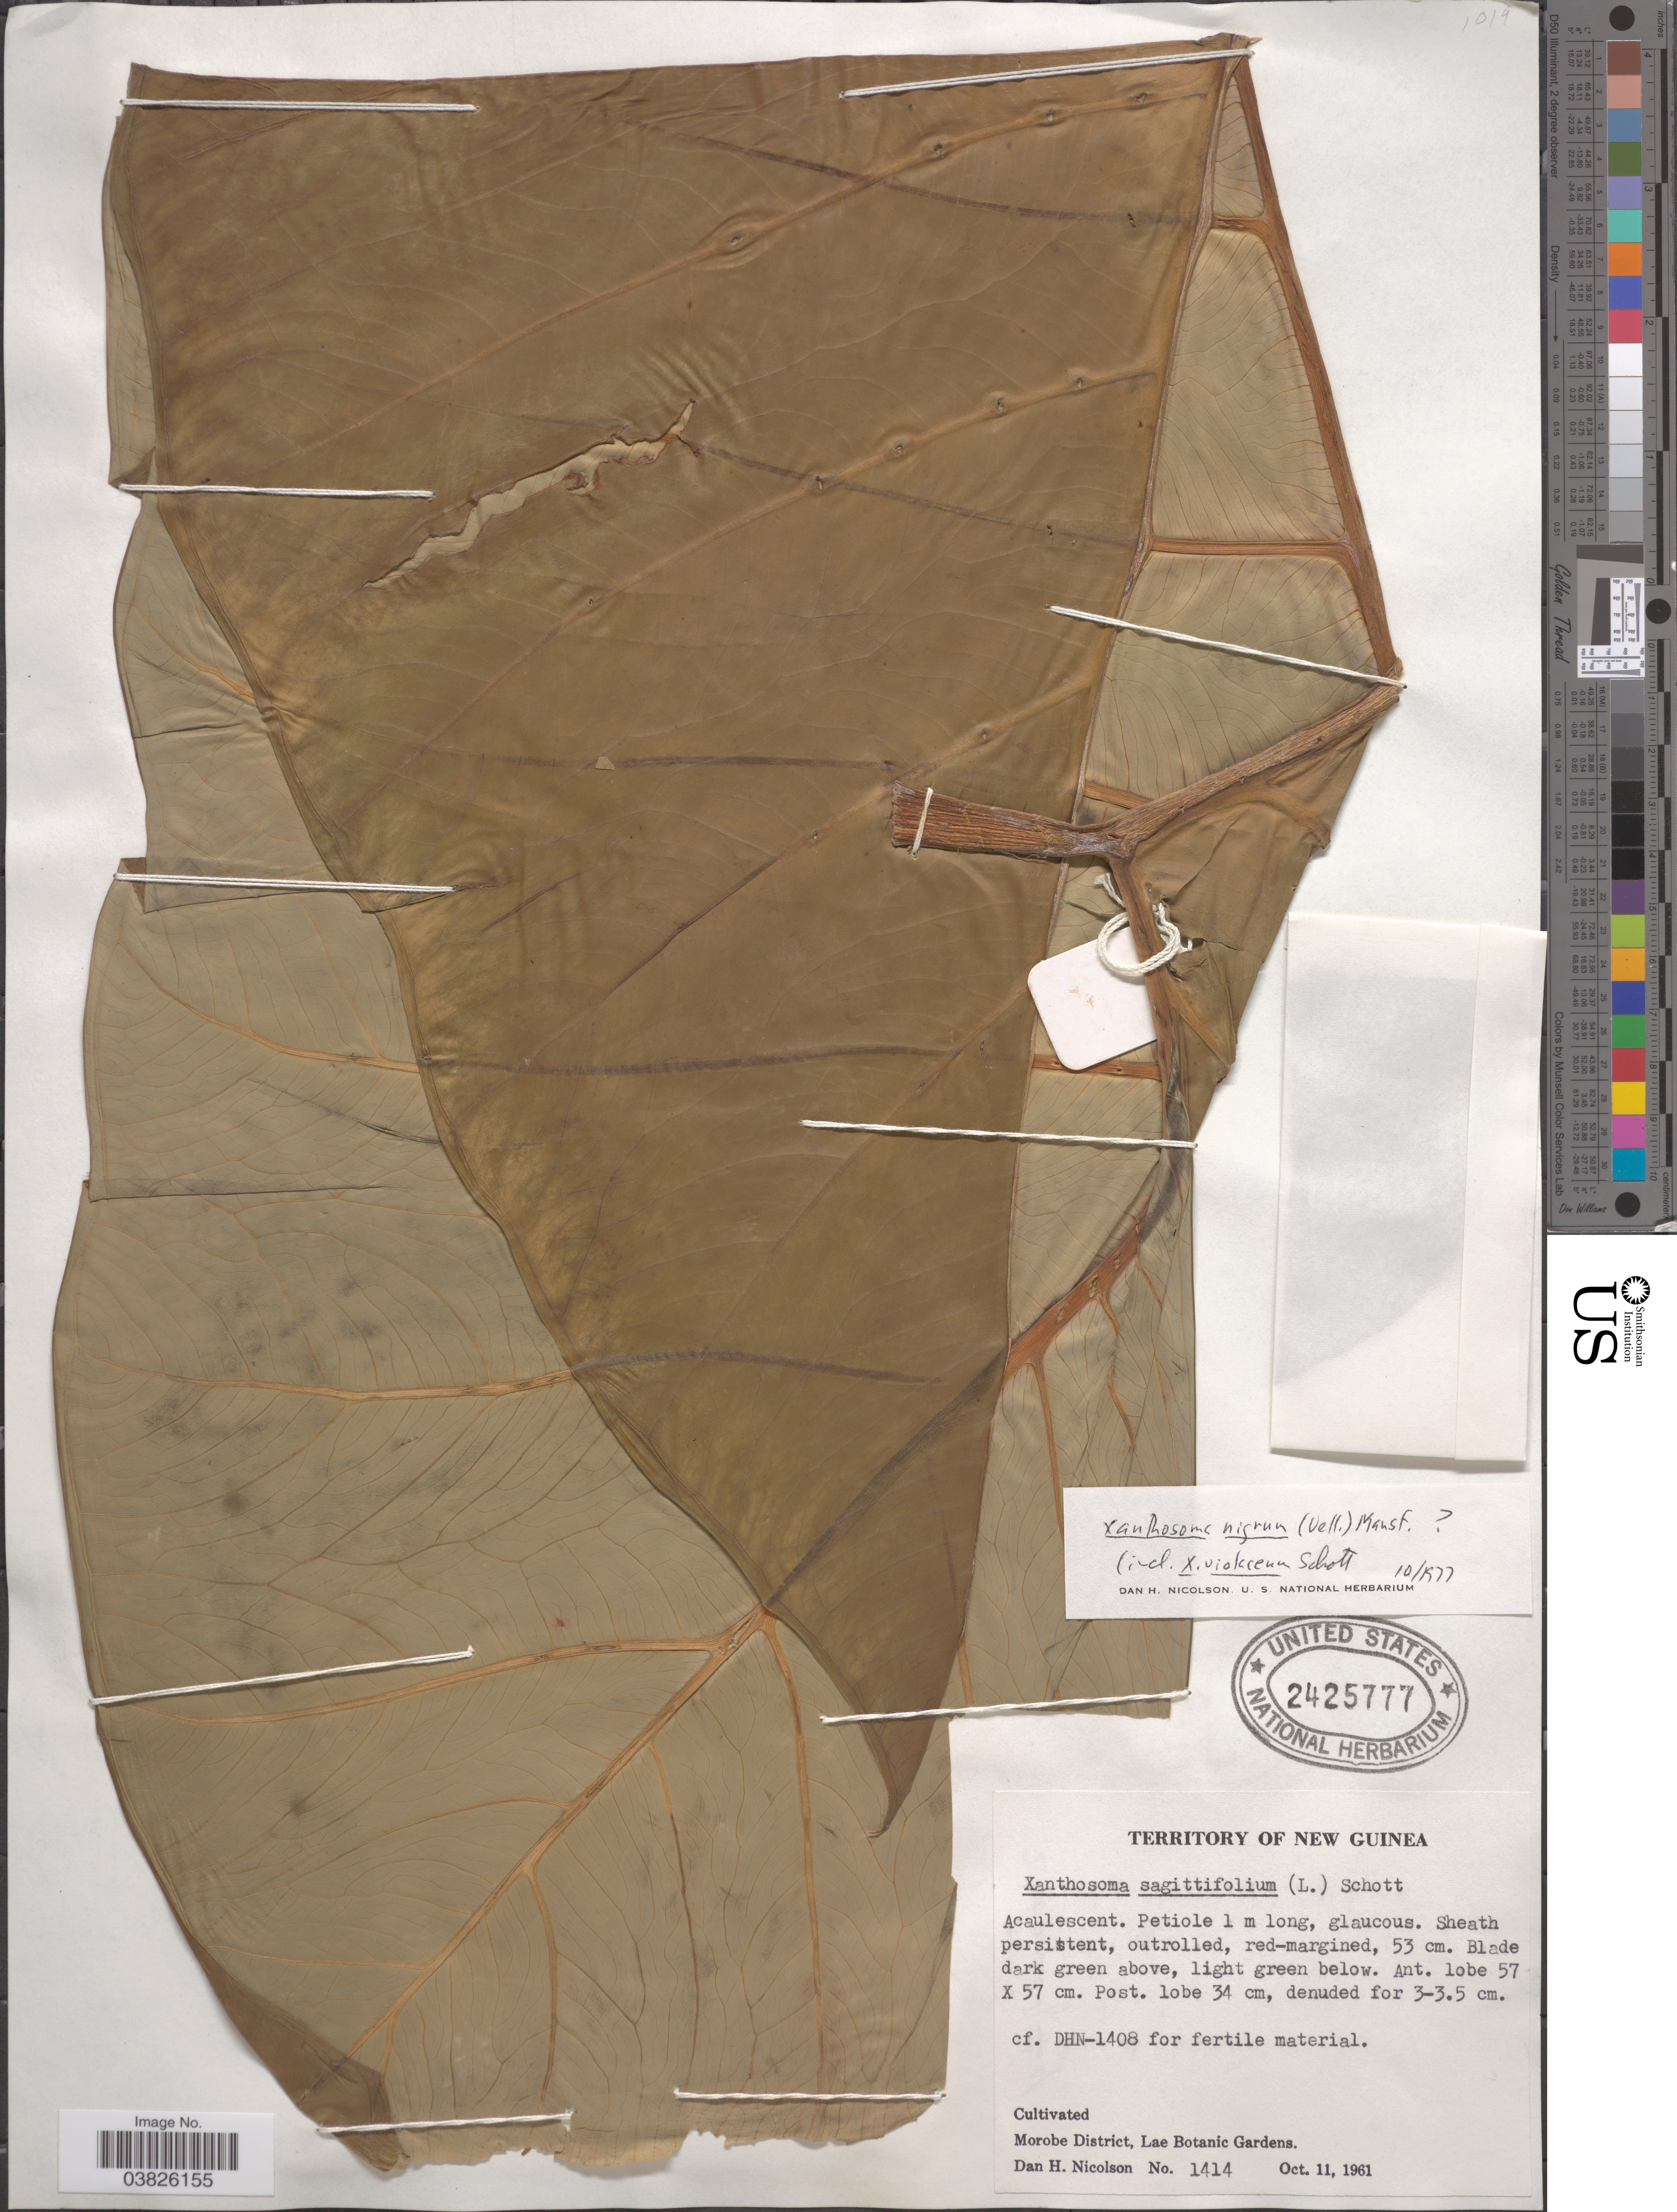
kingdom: Plantae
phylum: Tracheophyta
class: Liliopsida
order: Alismatales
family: Araceae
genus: Xanthosoma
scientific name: Xanthosoma sagittifolium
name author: (L.) Schott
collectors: D. H. Nicolson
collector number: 1414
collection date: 1961-10-11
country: Papua New Guinea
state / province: Morobe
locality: Territory of New Guinea. Morobe District, Lae Botanic Gardens.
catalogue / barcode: US 2425777